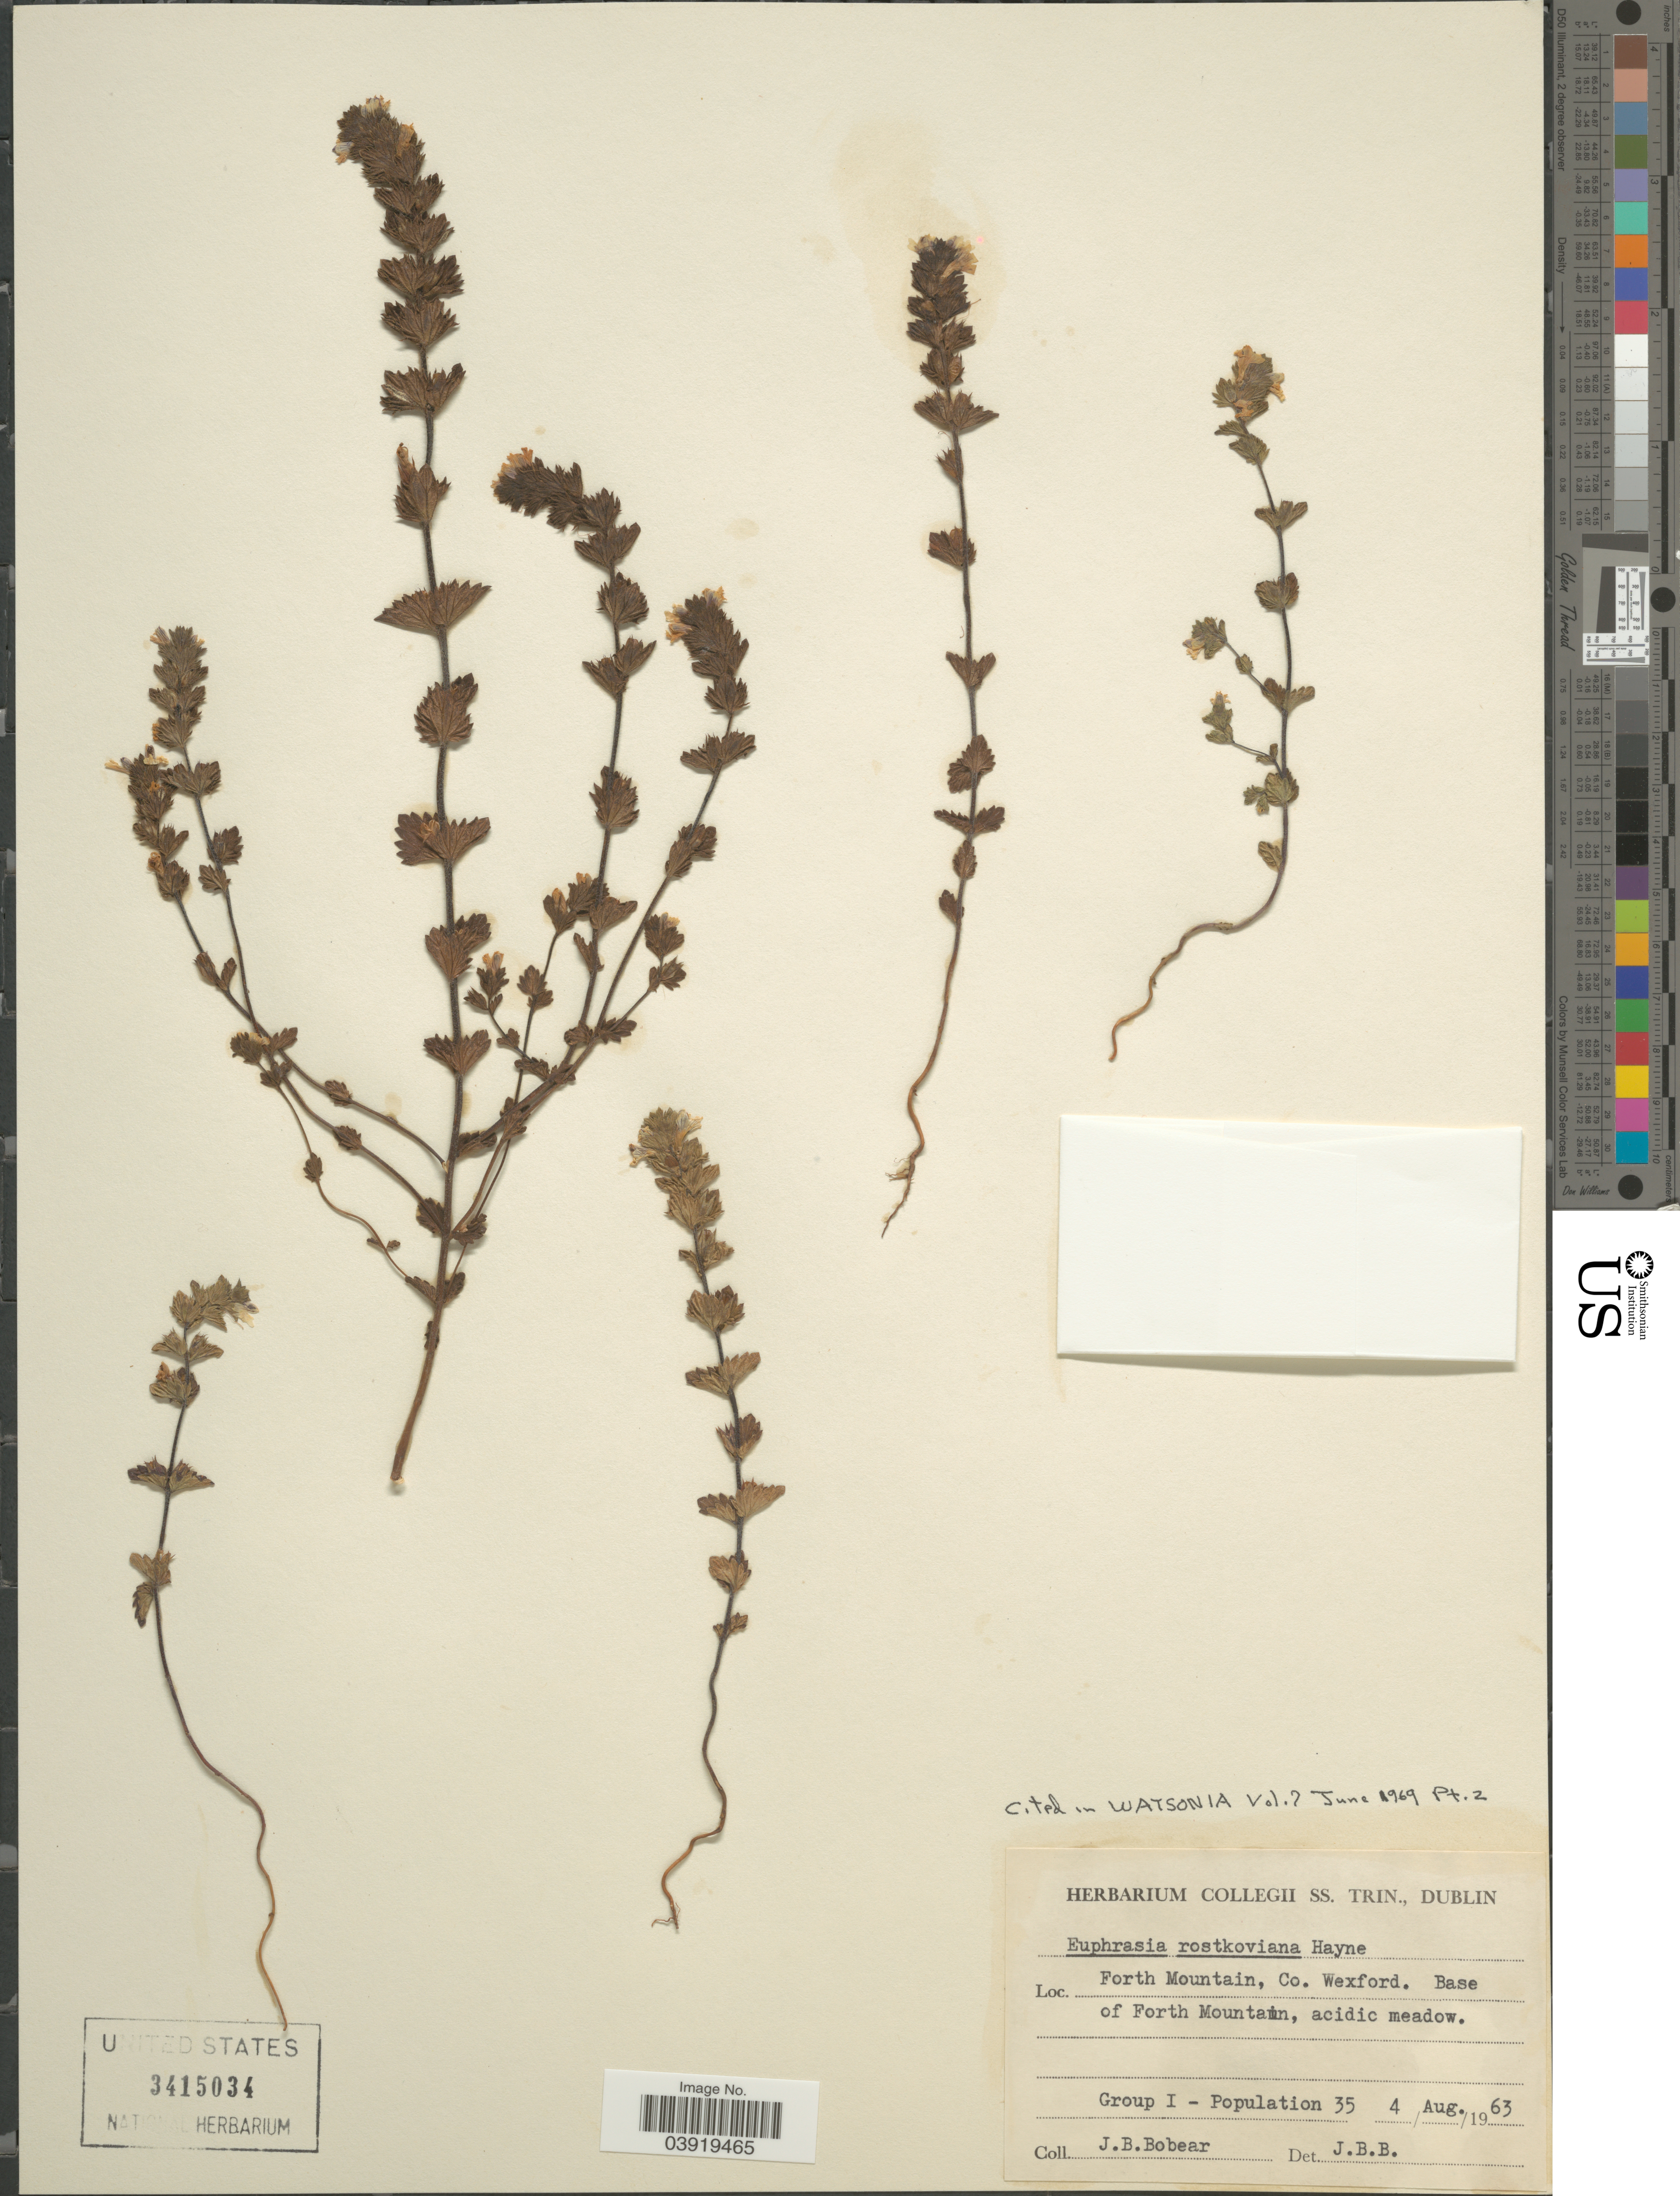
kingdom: Plantae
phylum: Tracheophyta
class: Magnoliopsida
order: Lamiales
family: Orobanchaceae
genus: Euphrasia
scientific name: Euphrasia rostkoviana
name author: Hayne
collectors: J. Bobear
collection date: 1963-08-04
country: Ireland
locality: Forth Mountain, Co. Wexford. Base of Forth Mountain, acidic meadow.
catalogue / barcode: US 3415034